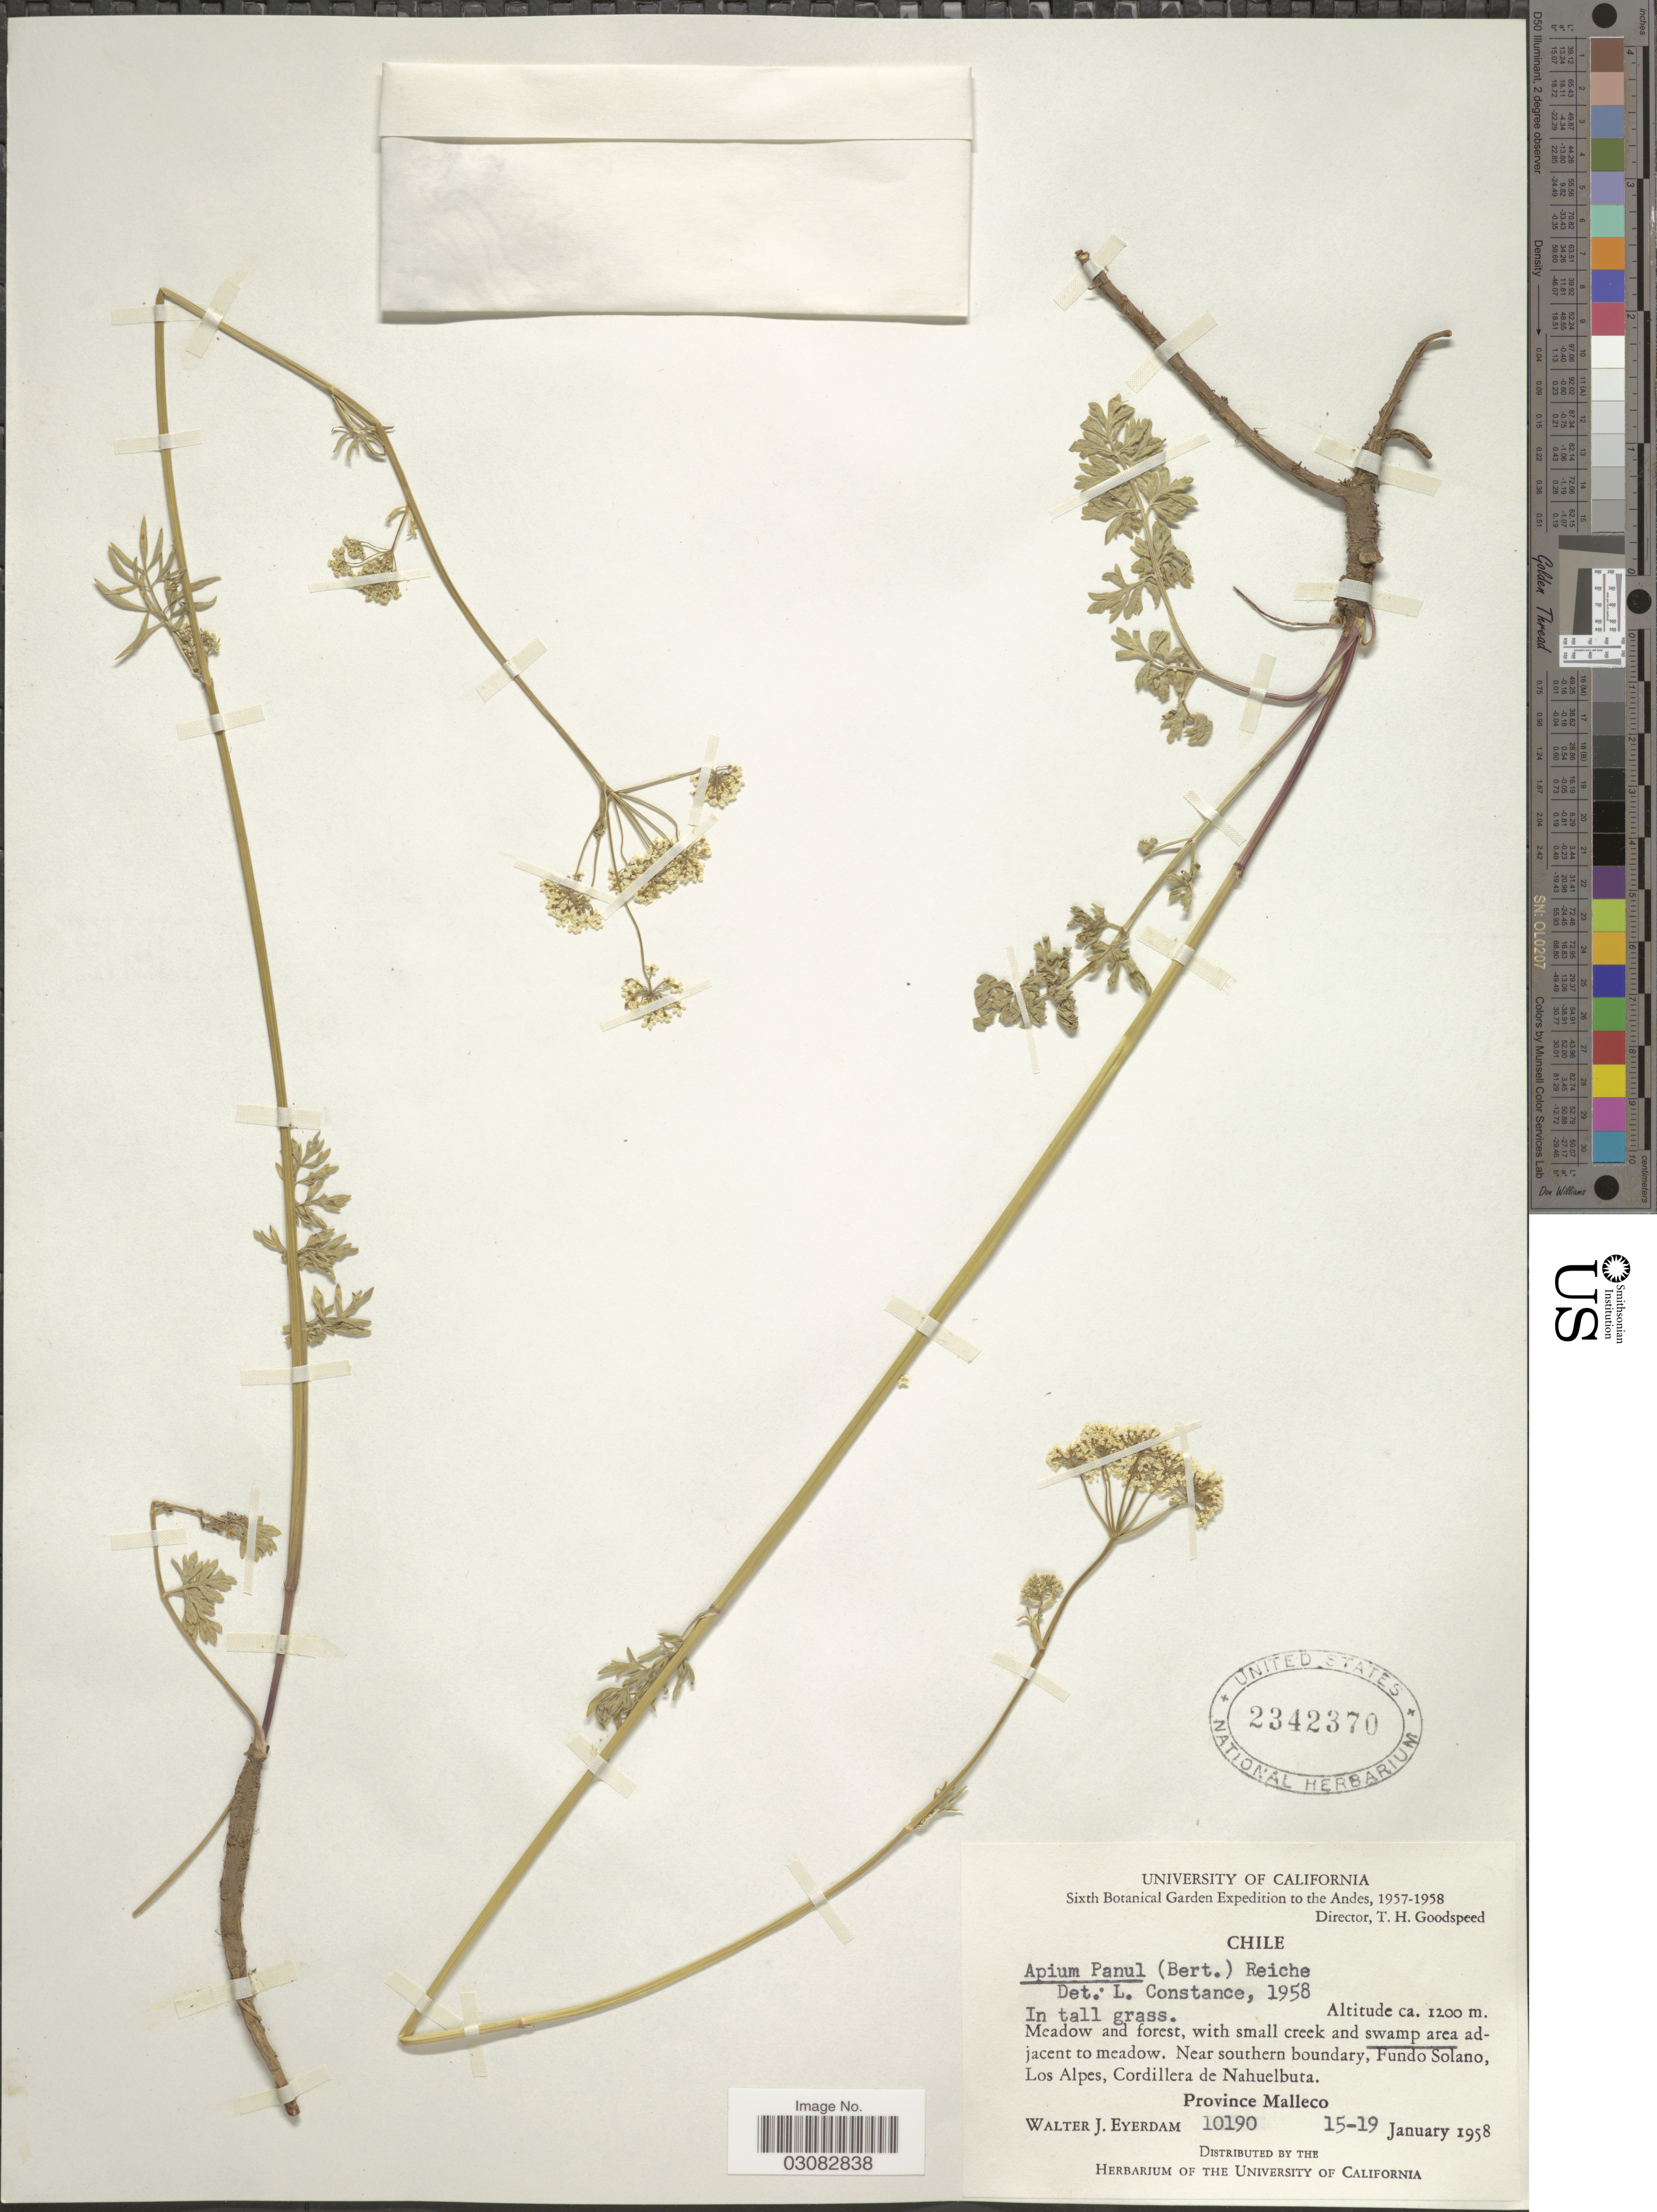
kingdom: Plantae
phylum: Tracheophyta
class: Magnoliopsida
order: Apiales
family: Apiaceae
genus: Apium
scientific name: Apium panul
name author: Reiche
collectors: W. J. Eyerdam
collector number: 10190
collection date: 1958-01-15/1958-01-19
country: Chile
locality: Andes. Near southern boundary, Fundo Solano, Los Alpes, Cordillera de Nahuelbuta.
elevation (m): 1200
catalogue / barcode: US 2342370